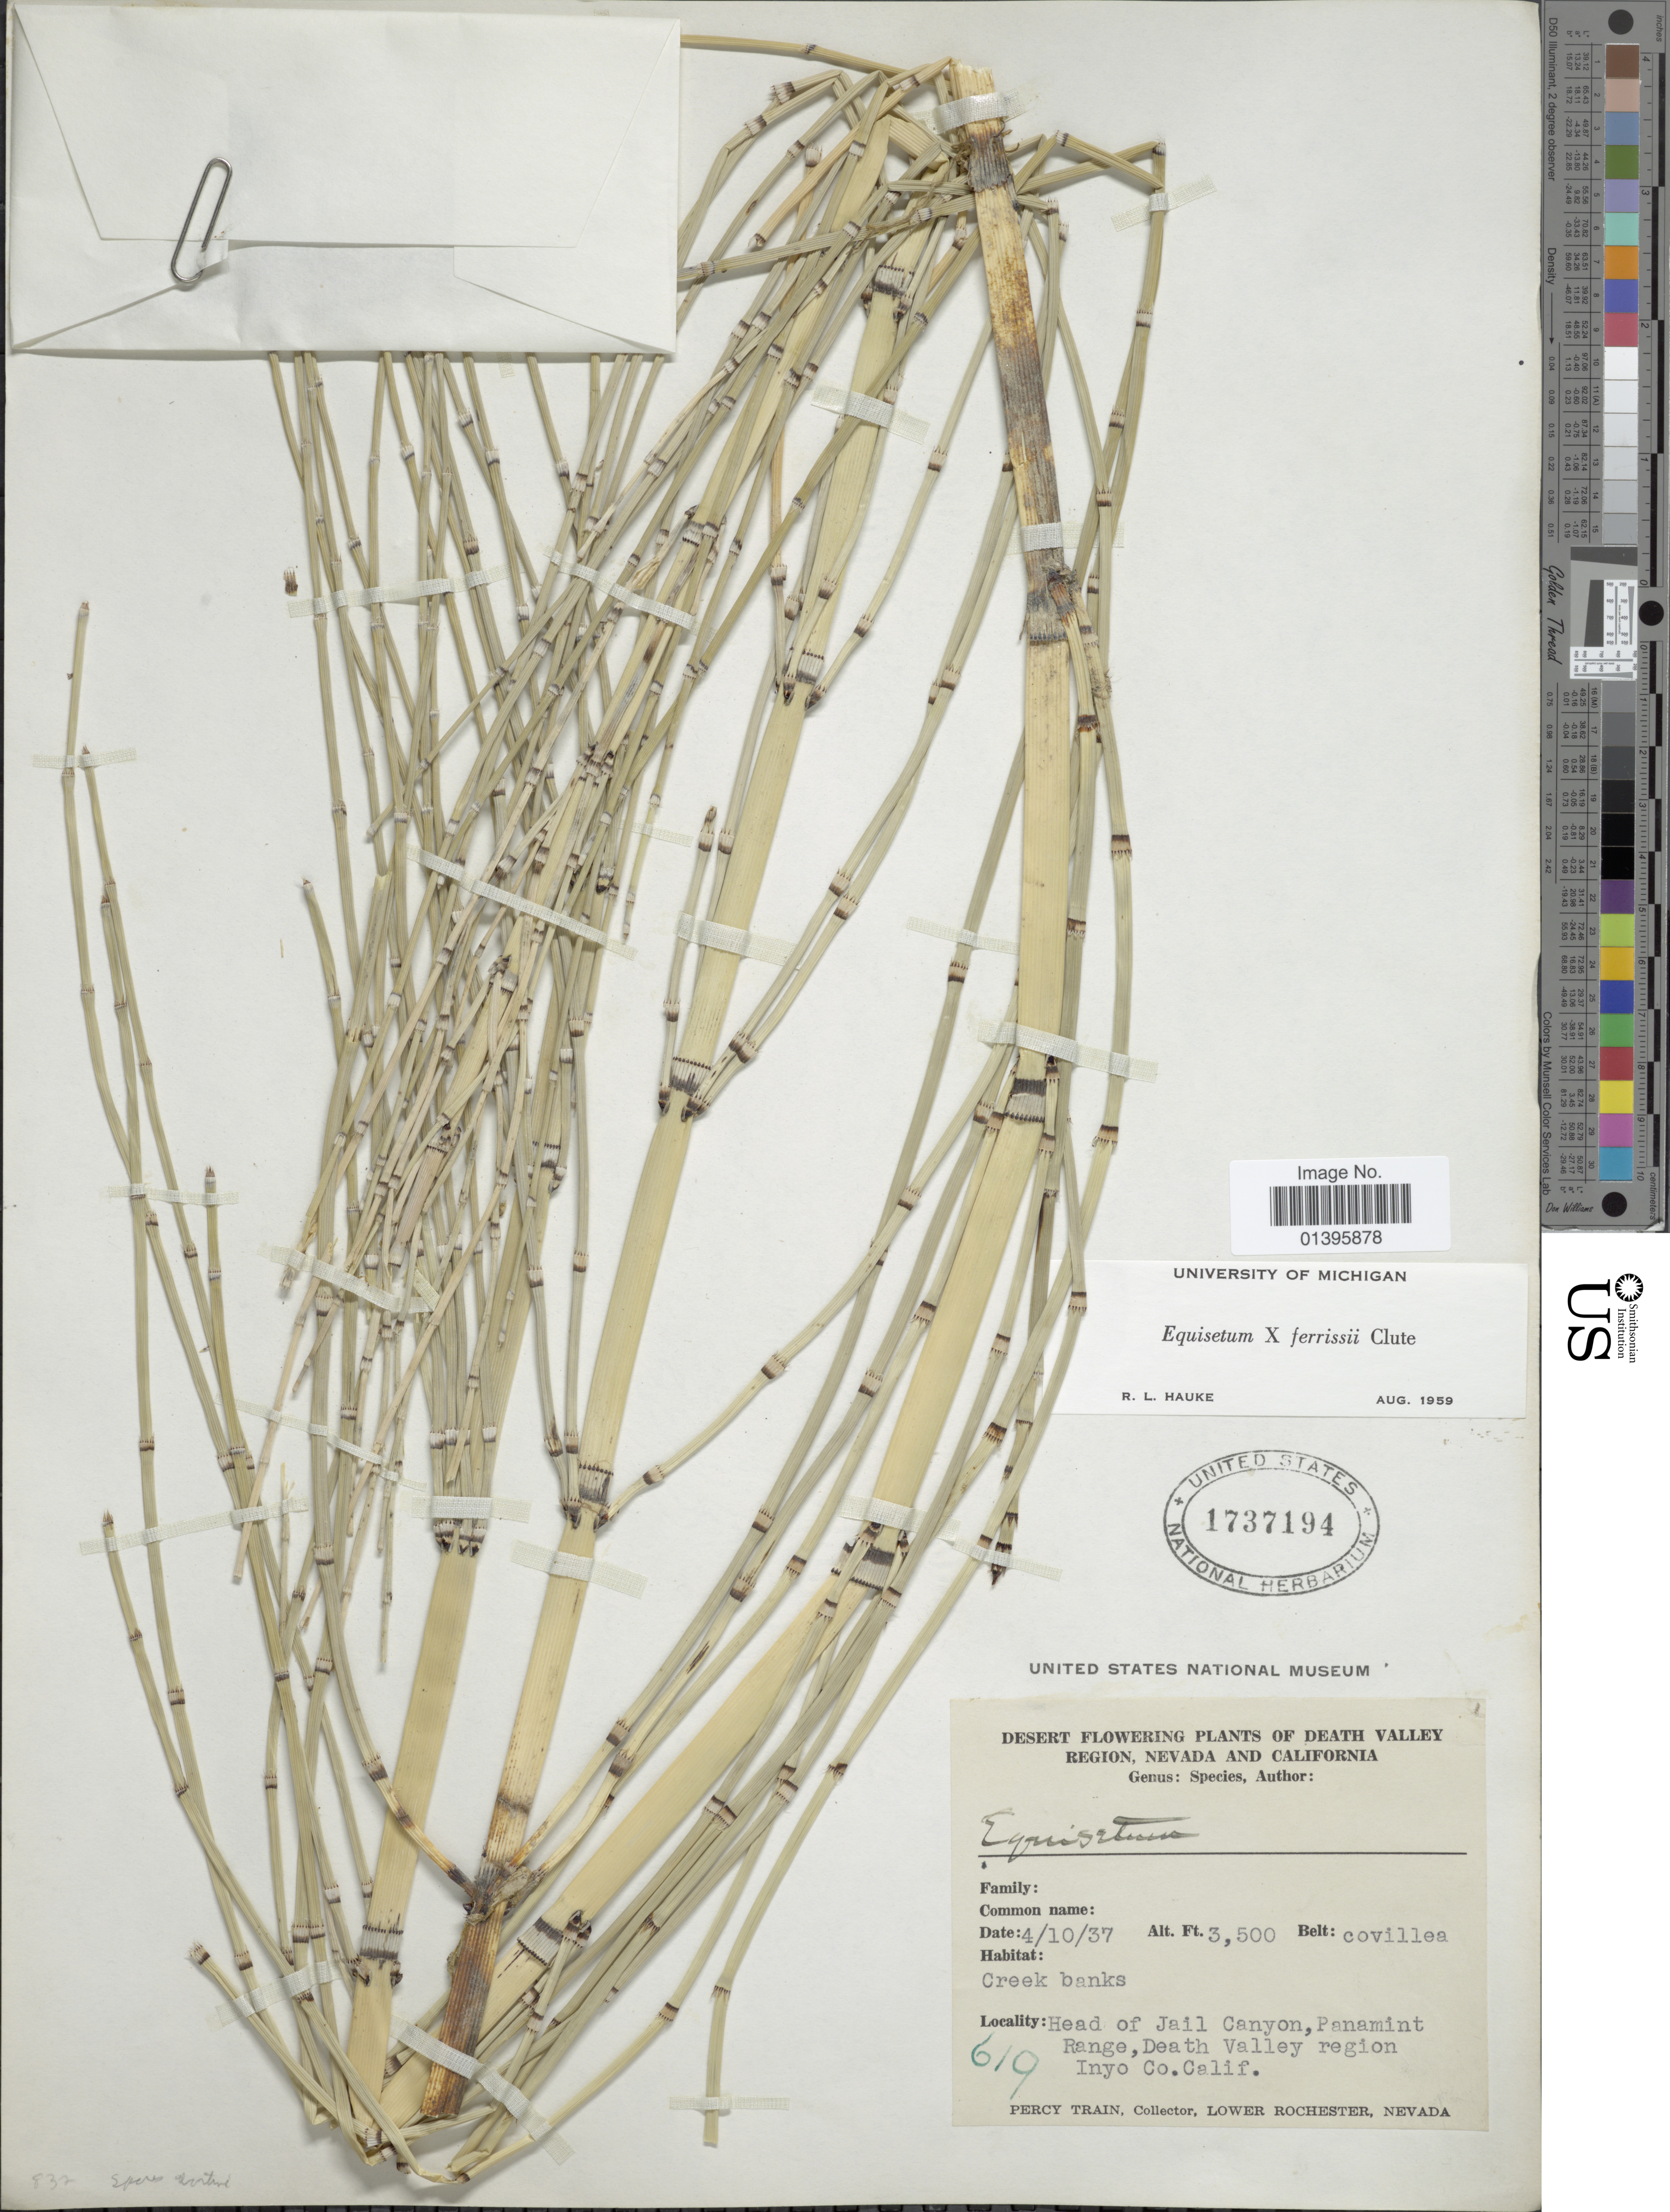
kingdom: Plantae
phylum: Tracheophyta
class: Polypodiopsida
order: Equisetales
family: Equisetaceae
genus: Equisetum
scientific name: Equisetum x ferrissii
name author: Clute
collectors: P. Train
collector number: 619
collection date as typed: Transcribed d/m/y: 10/4/37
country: United States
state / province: California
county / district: Inyo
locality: Head of Jail Canyon, Panamint Range, Death Valley region, Inyo Co.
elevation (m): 1067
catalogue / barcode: US 1737194